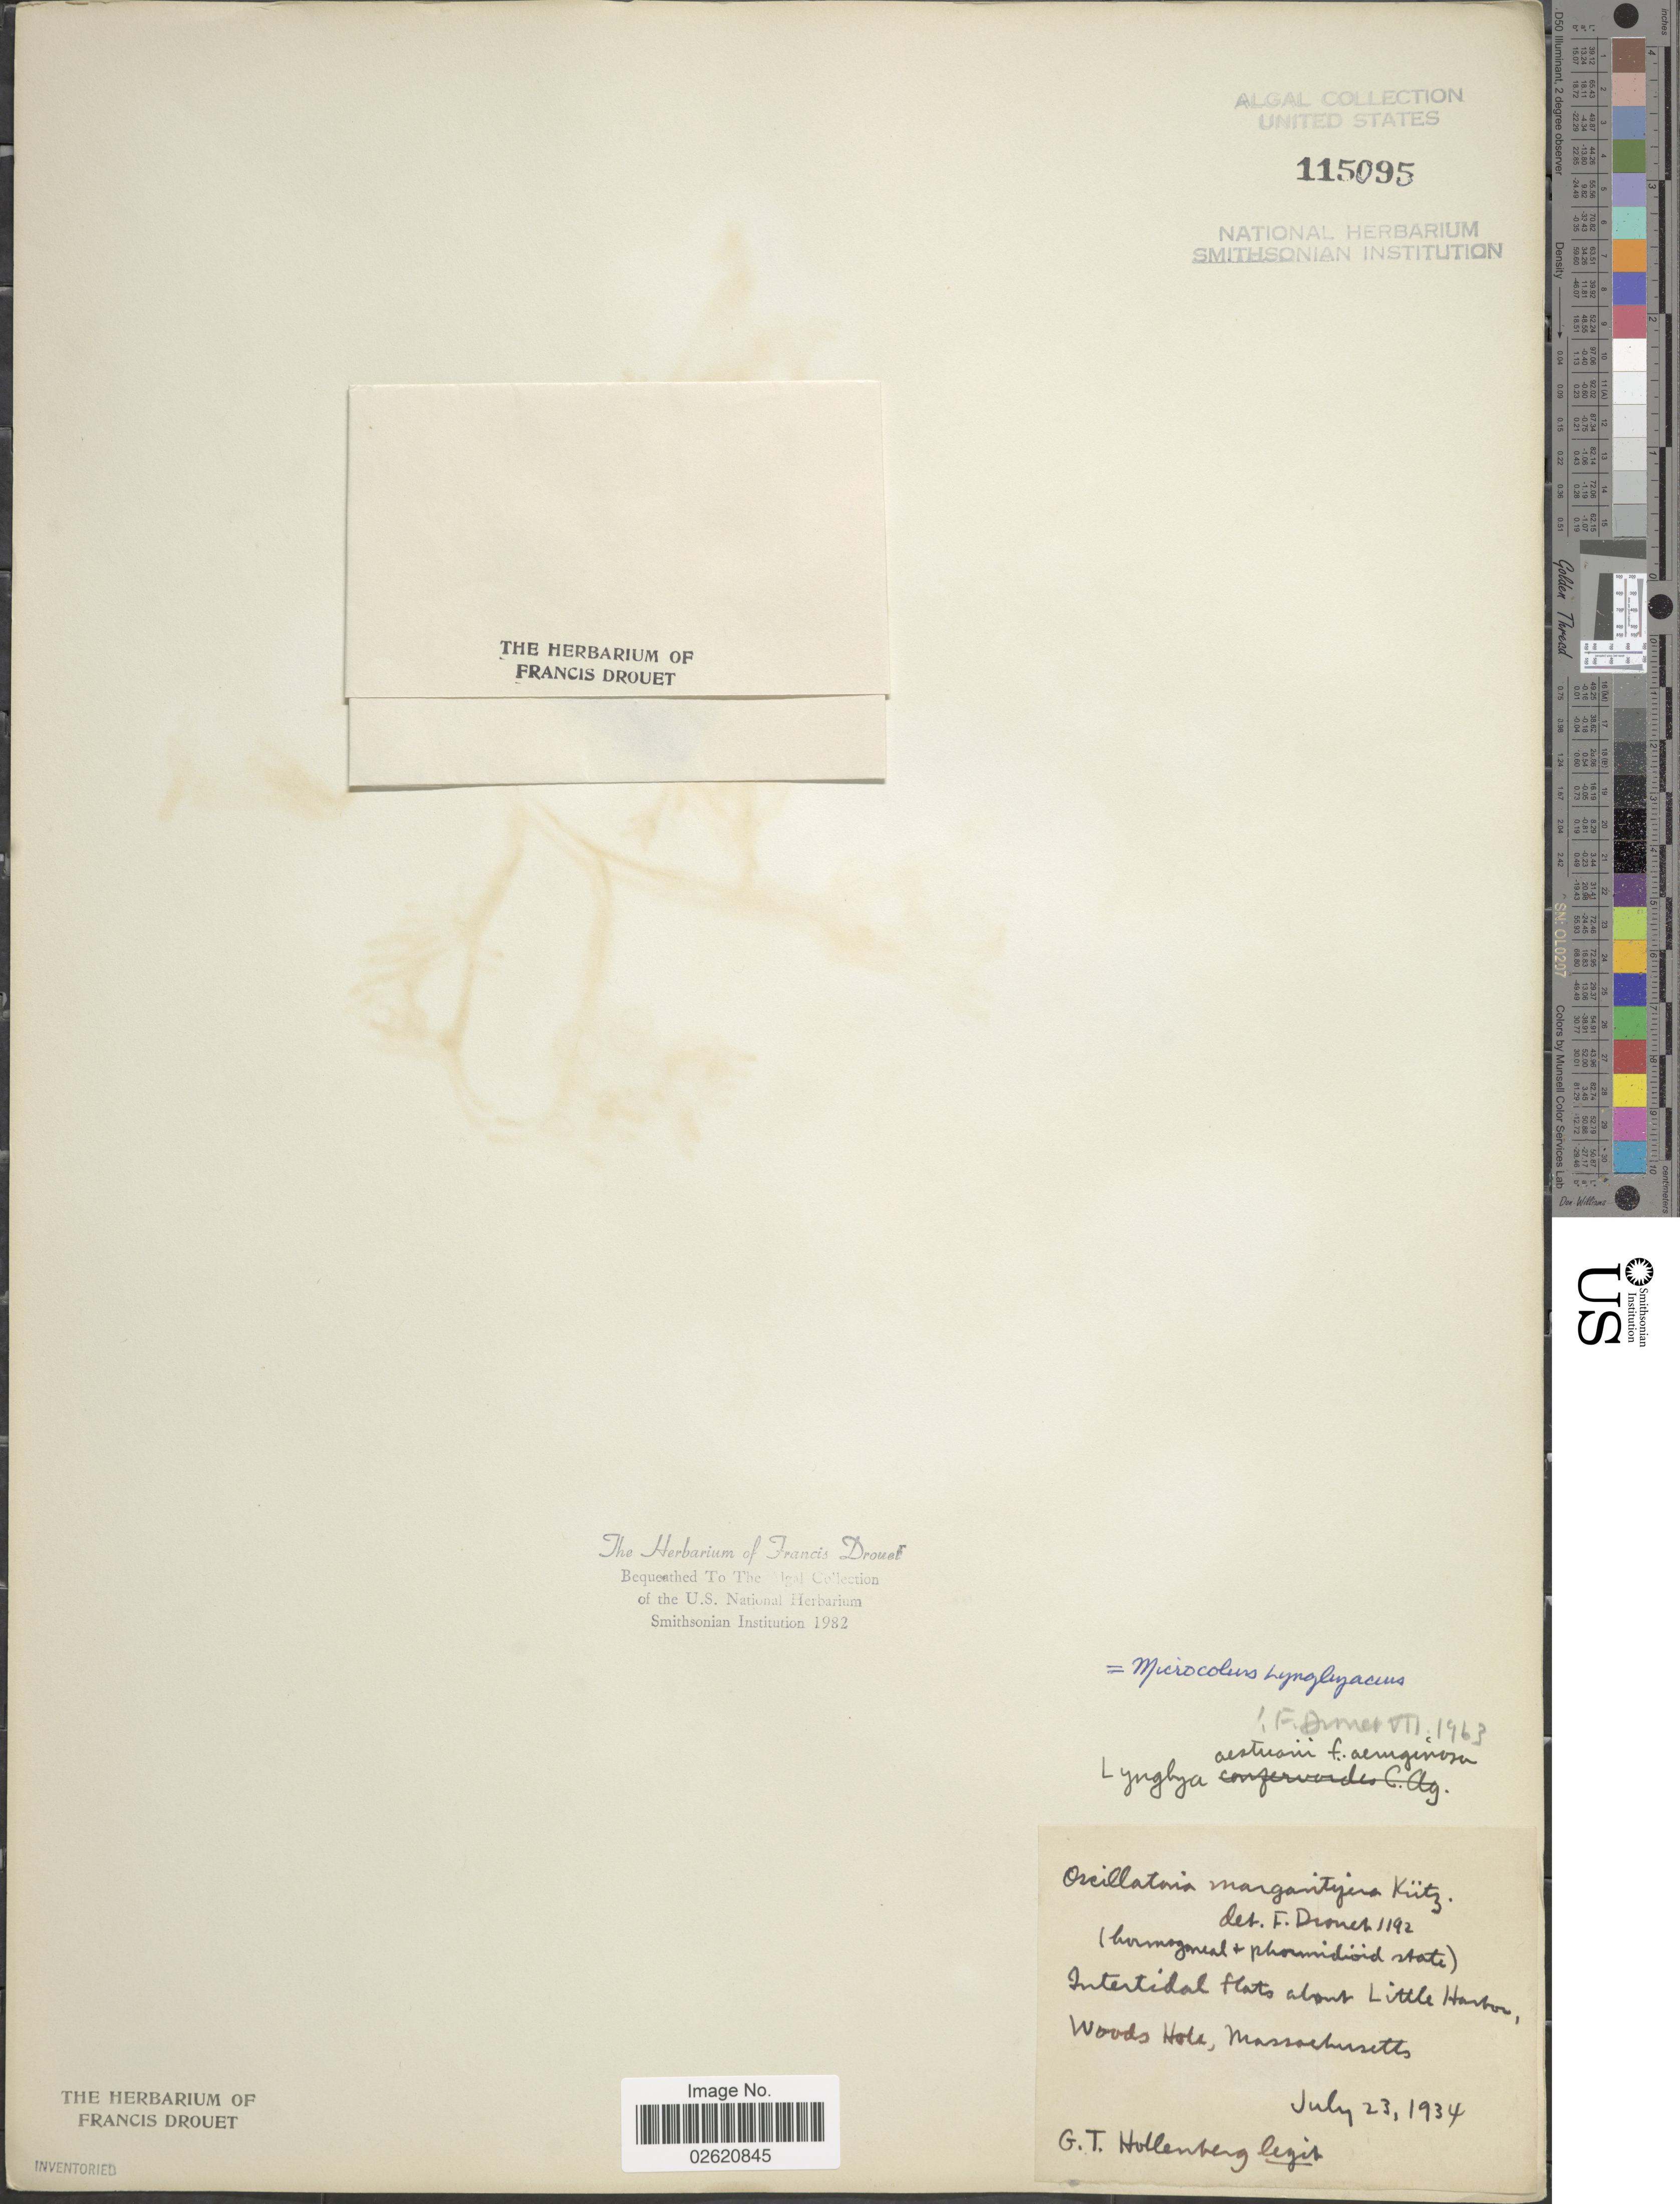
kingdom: Bacteria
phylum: Cyanobacteria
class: Cyanobacteriia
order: Cyanobacteriales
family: Microcoleaceae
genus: Microcoleus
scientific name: Microcoleus lyngbyaceus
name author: Kütz. ex Forti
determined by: Drouet, F. E.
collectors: G. Hollenberg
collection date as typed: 23 Jul 1934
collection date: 1934-07-23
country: United States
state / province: Massachusetts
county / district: Barnstable County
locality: Woods Hole, Little Harbor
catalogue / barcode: US 115095